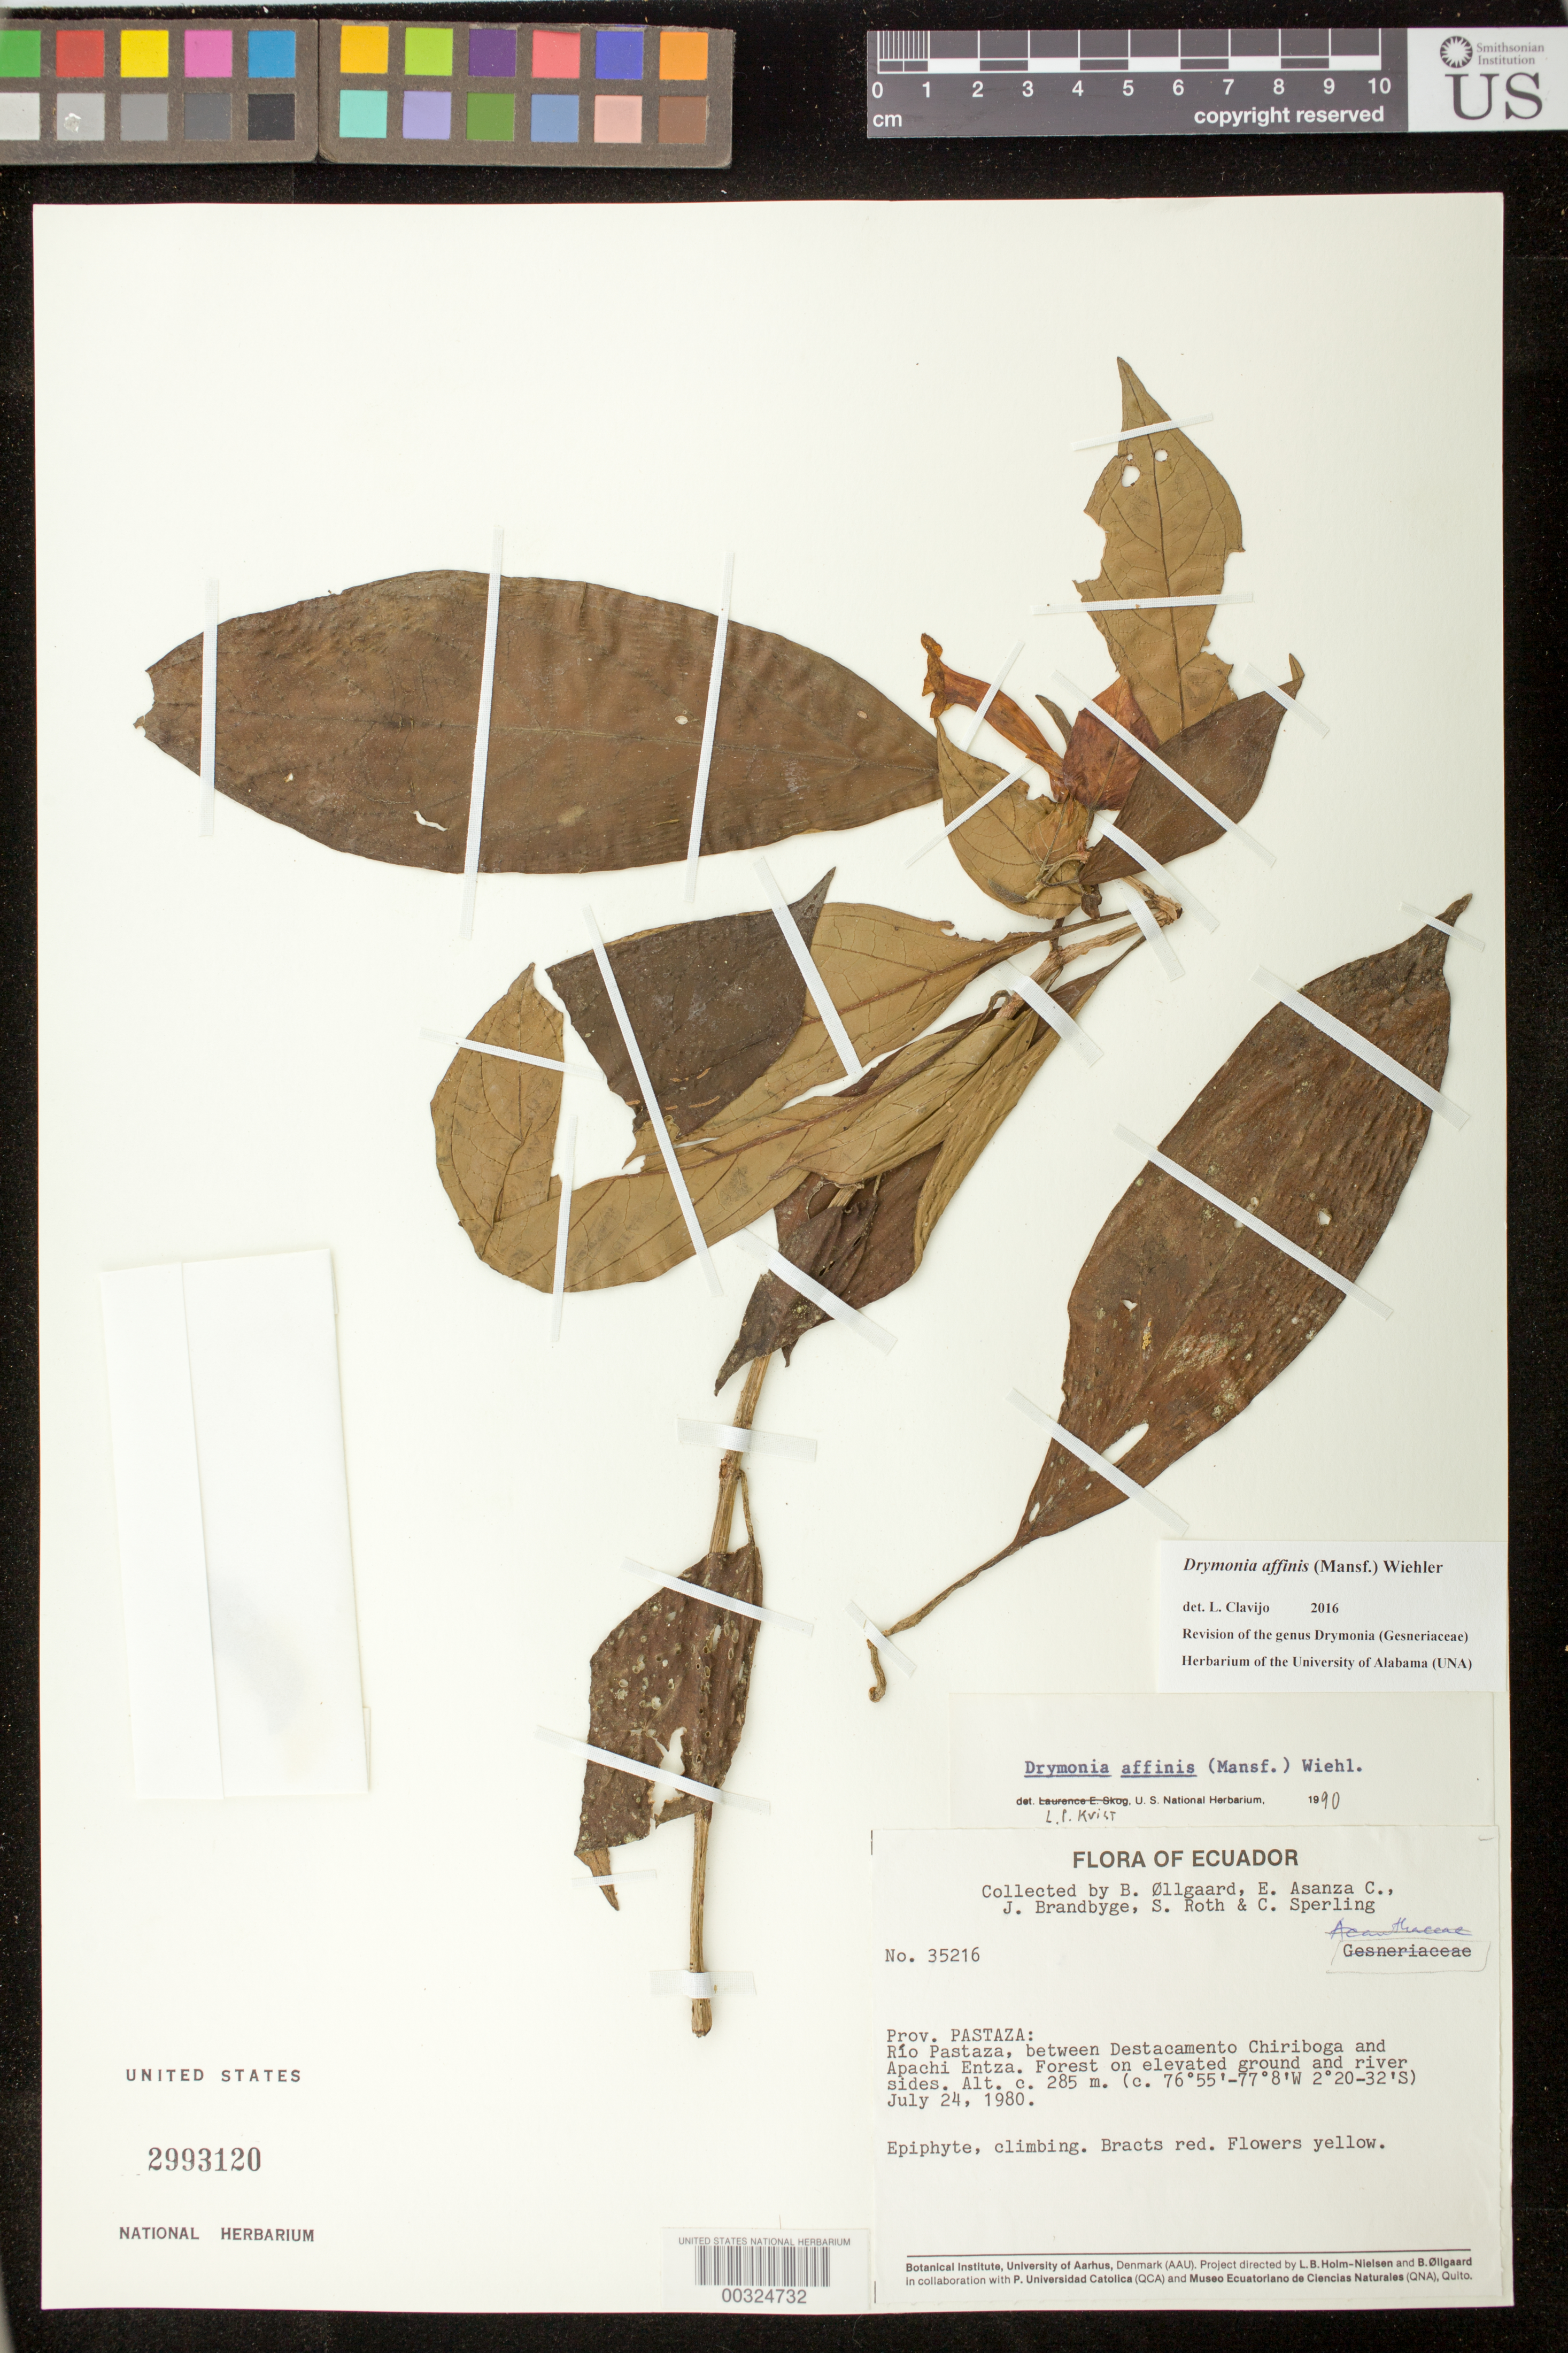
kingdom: Plantae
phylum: Tracheophyta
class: Magnoliopsida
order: Lamiales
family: Gesneriaceae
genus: Drymonia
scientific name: Drymonia affinis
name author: (Mansf.) Wiehler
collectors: B. Øllgaard, E. Asanza C., J. Brandbyge, S. Roth & C. Sperling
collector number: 35216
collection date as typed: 24 Jul 1980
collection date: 1980-07-24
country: Ecuador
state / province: Pastaza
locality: Rio Pastaza, between destacamento Chiriboga and Apachi Entza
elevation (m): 285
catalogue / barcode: US 2993120